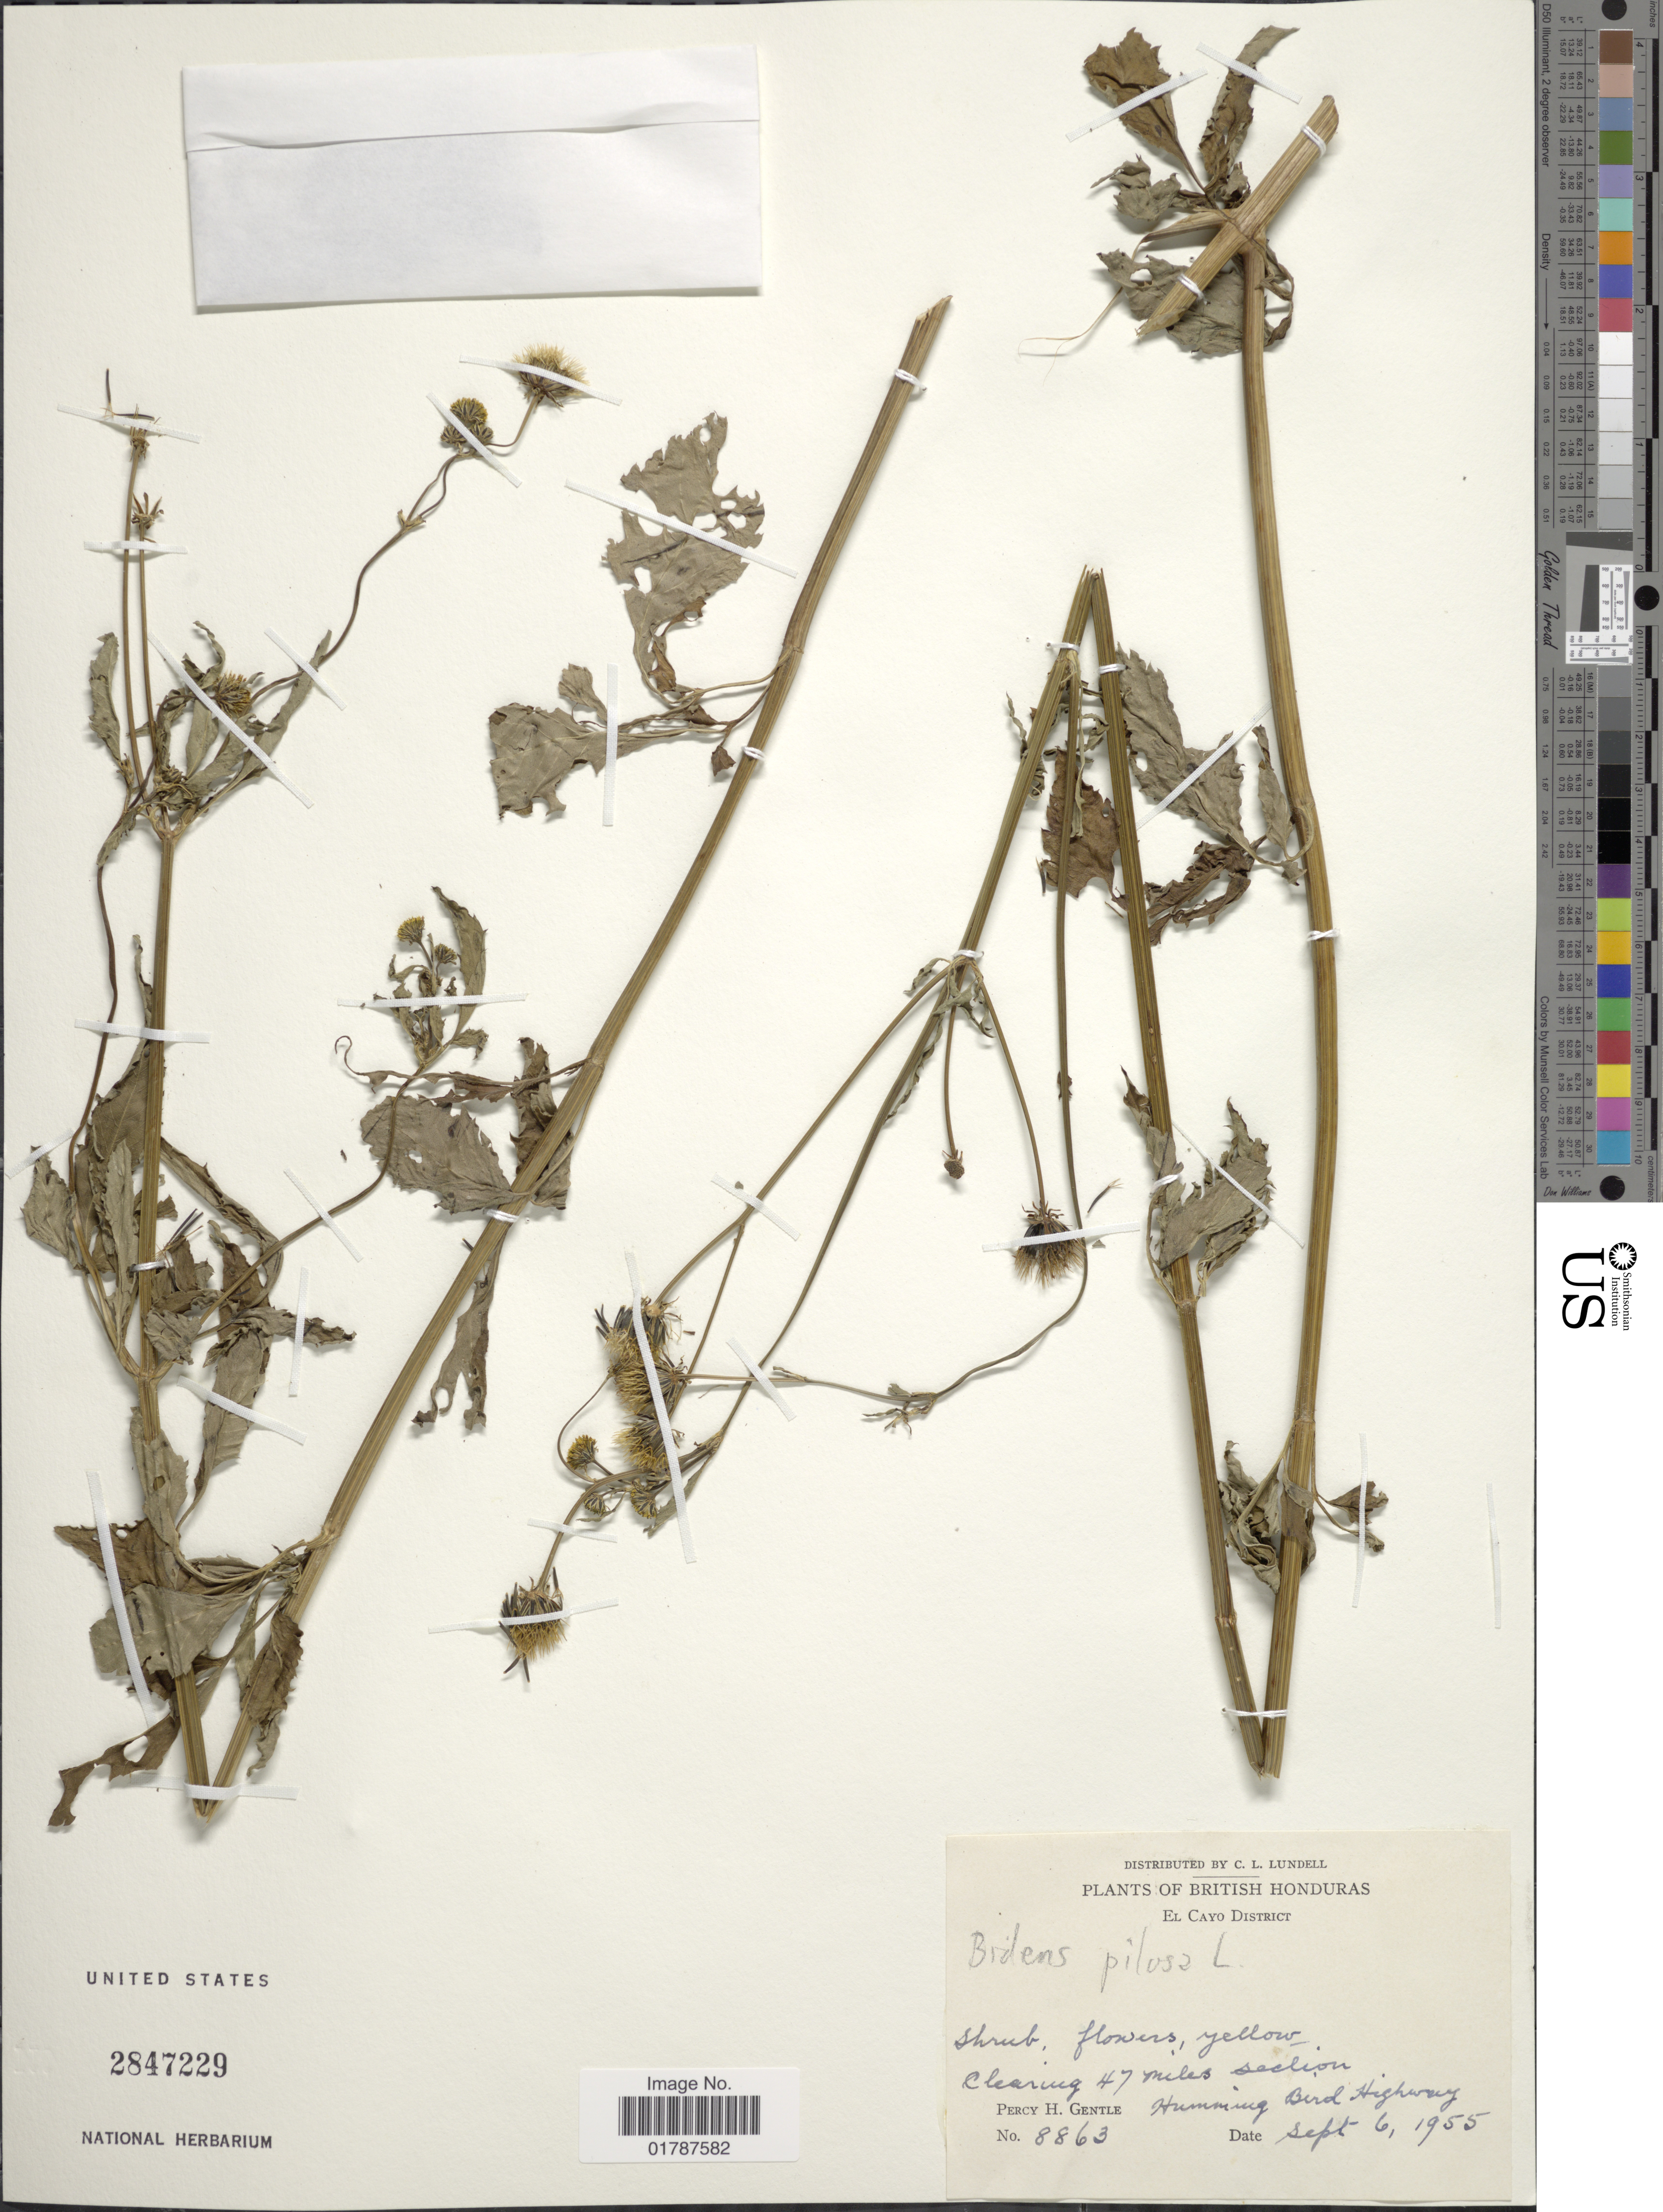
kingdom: Plantae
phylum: Tracheophyta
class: Magnoliopsida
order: Asterales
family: Asteraceae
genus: Bidens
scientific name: Bidens pilosa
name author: L.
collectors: P. H. Gentle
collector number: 8863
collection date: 1955-09-16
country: Belize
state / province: Cayo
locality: British Honduras, El Cayo District, Clearing 47 miles section, Humming Bird Highway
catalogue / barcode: US 2847229